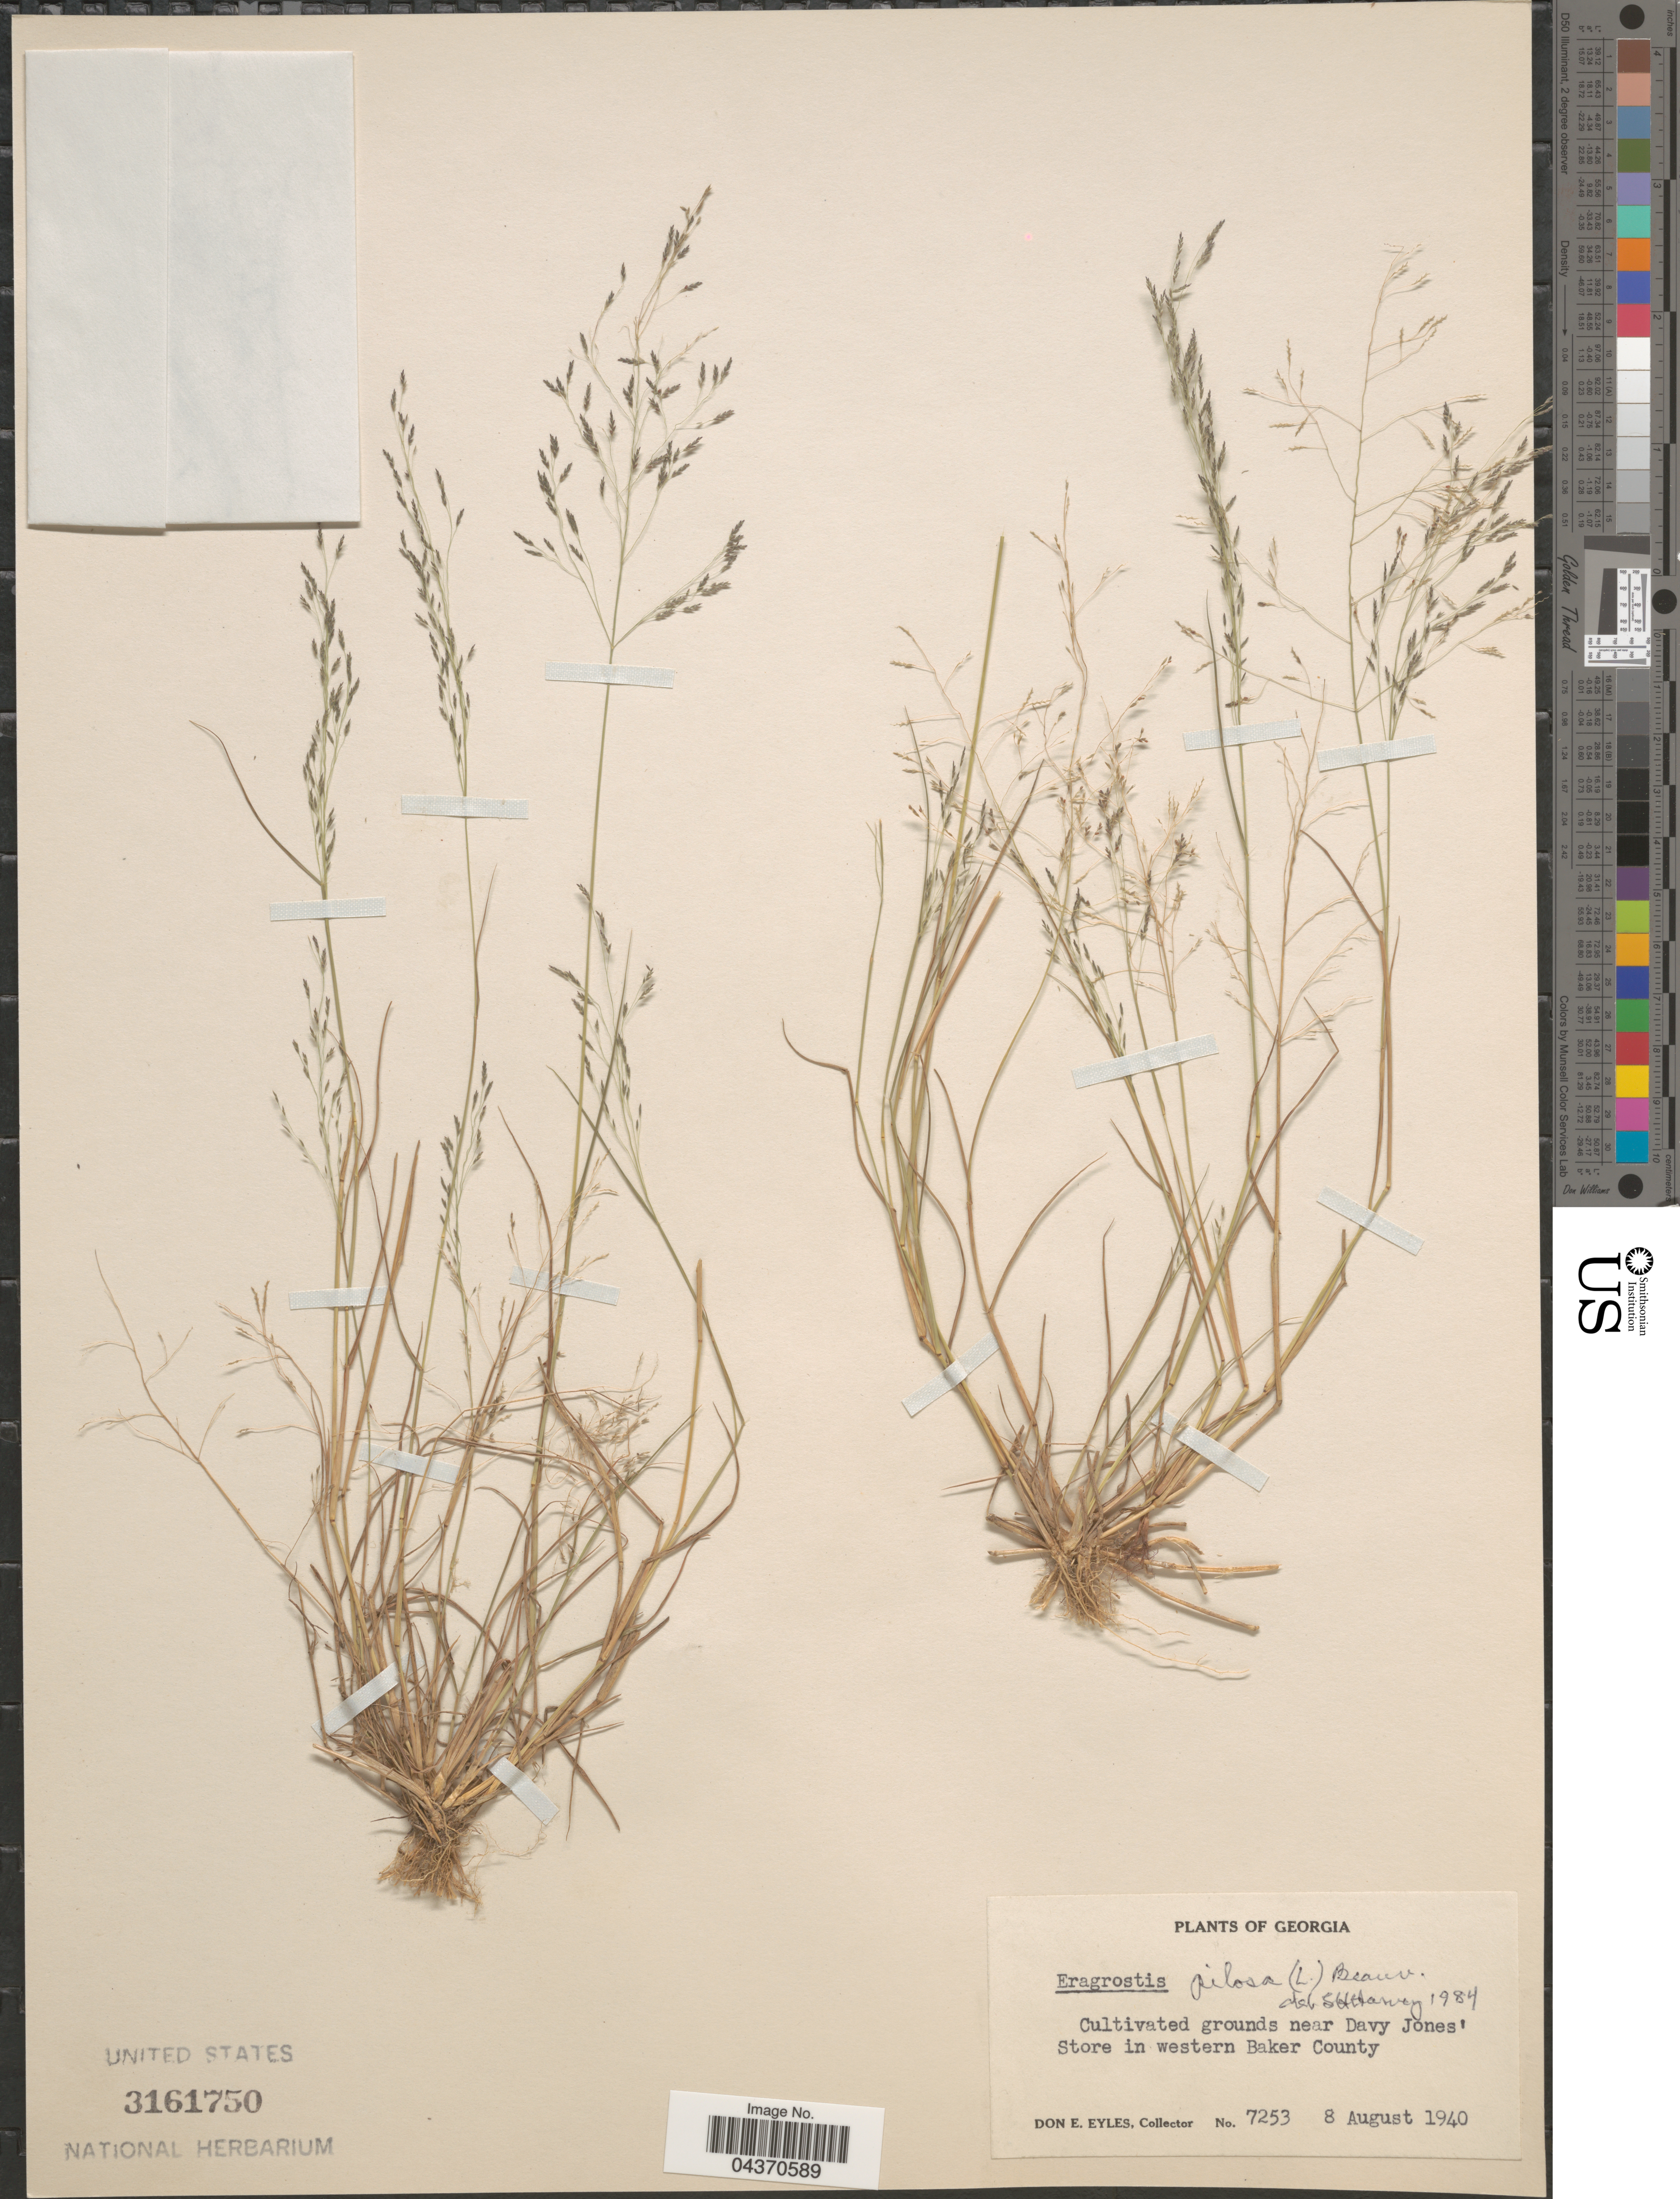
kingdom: Plantae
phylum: Tracheophyta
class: Liliopsida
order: Poales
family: Poaceae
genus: Eragrostis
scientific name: Eragrostis pilosa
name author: (L.) P. Beauv.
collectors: D. Eyles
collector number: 7253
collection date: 1940-08-08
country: United States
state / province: Georgia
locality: Cultivated grounds near Davy Jones' Store in western Baker County.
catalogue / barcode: US 3161750